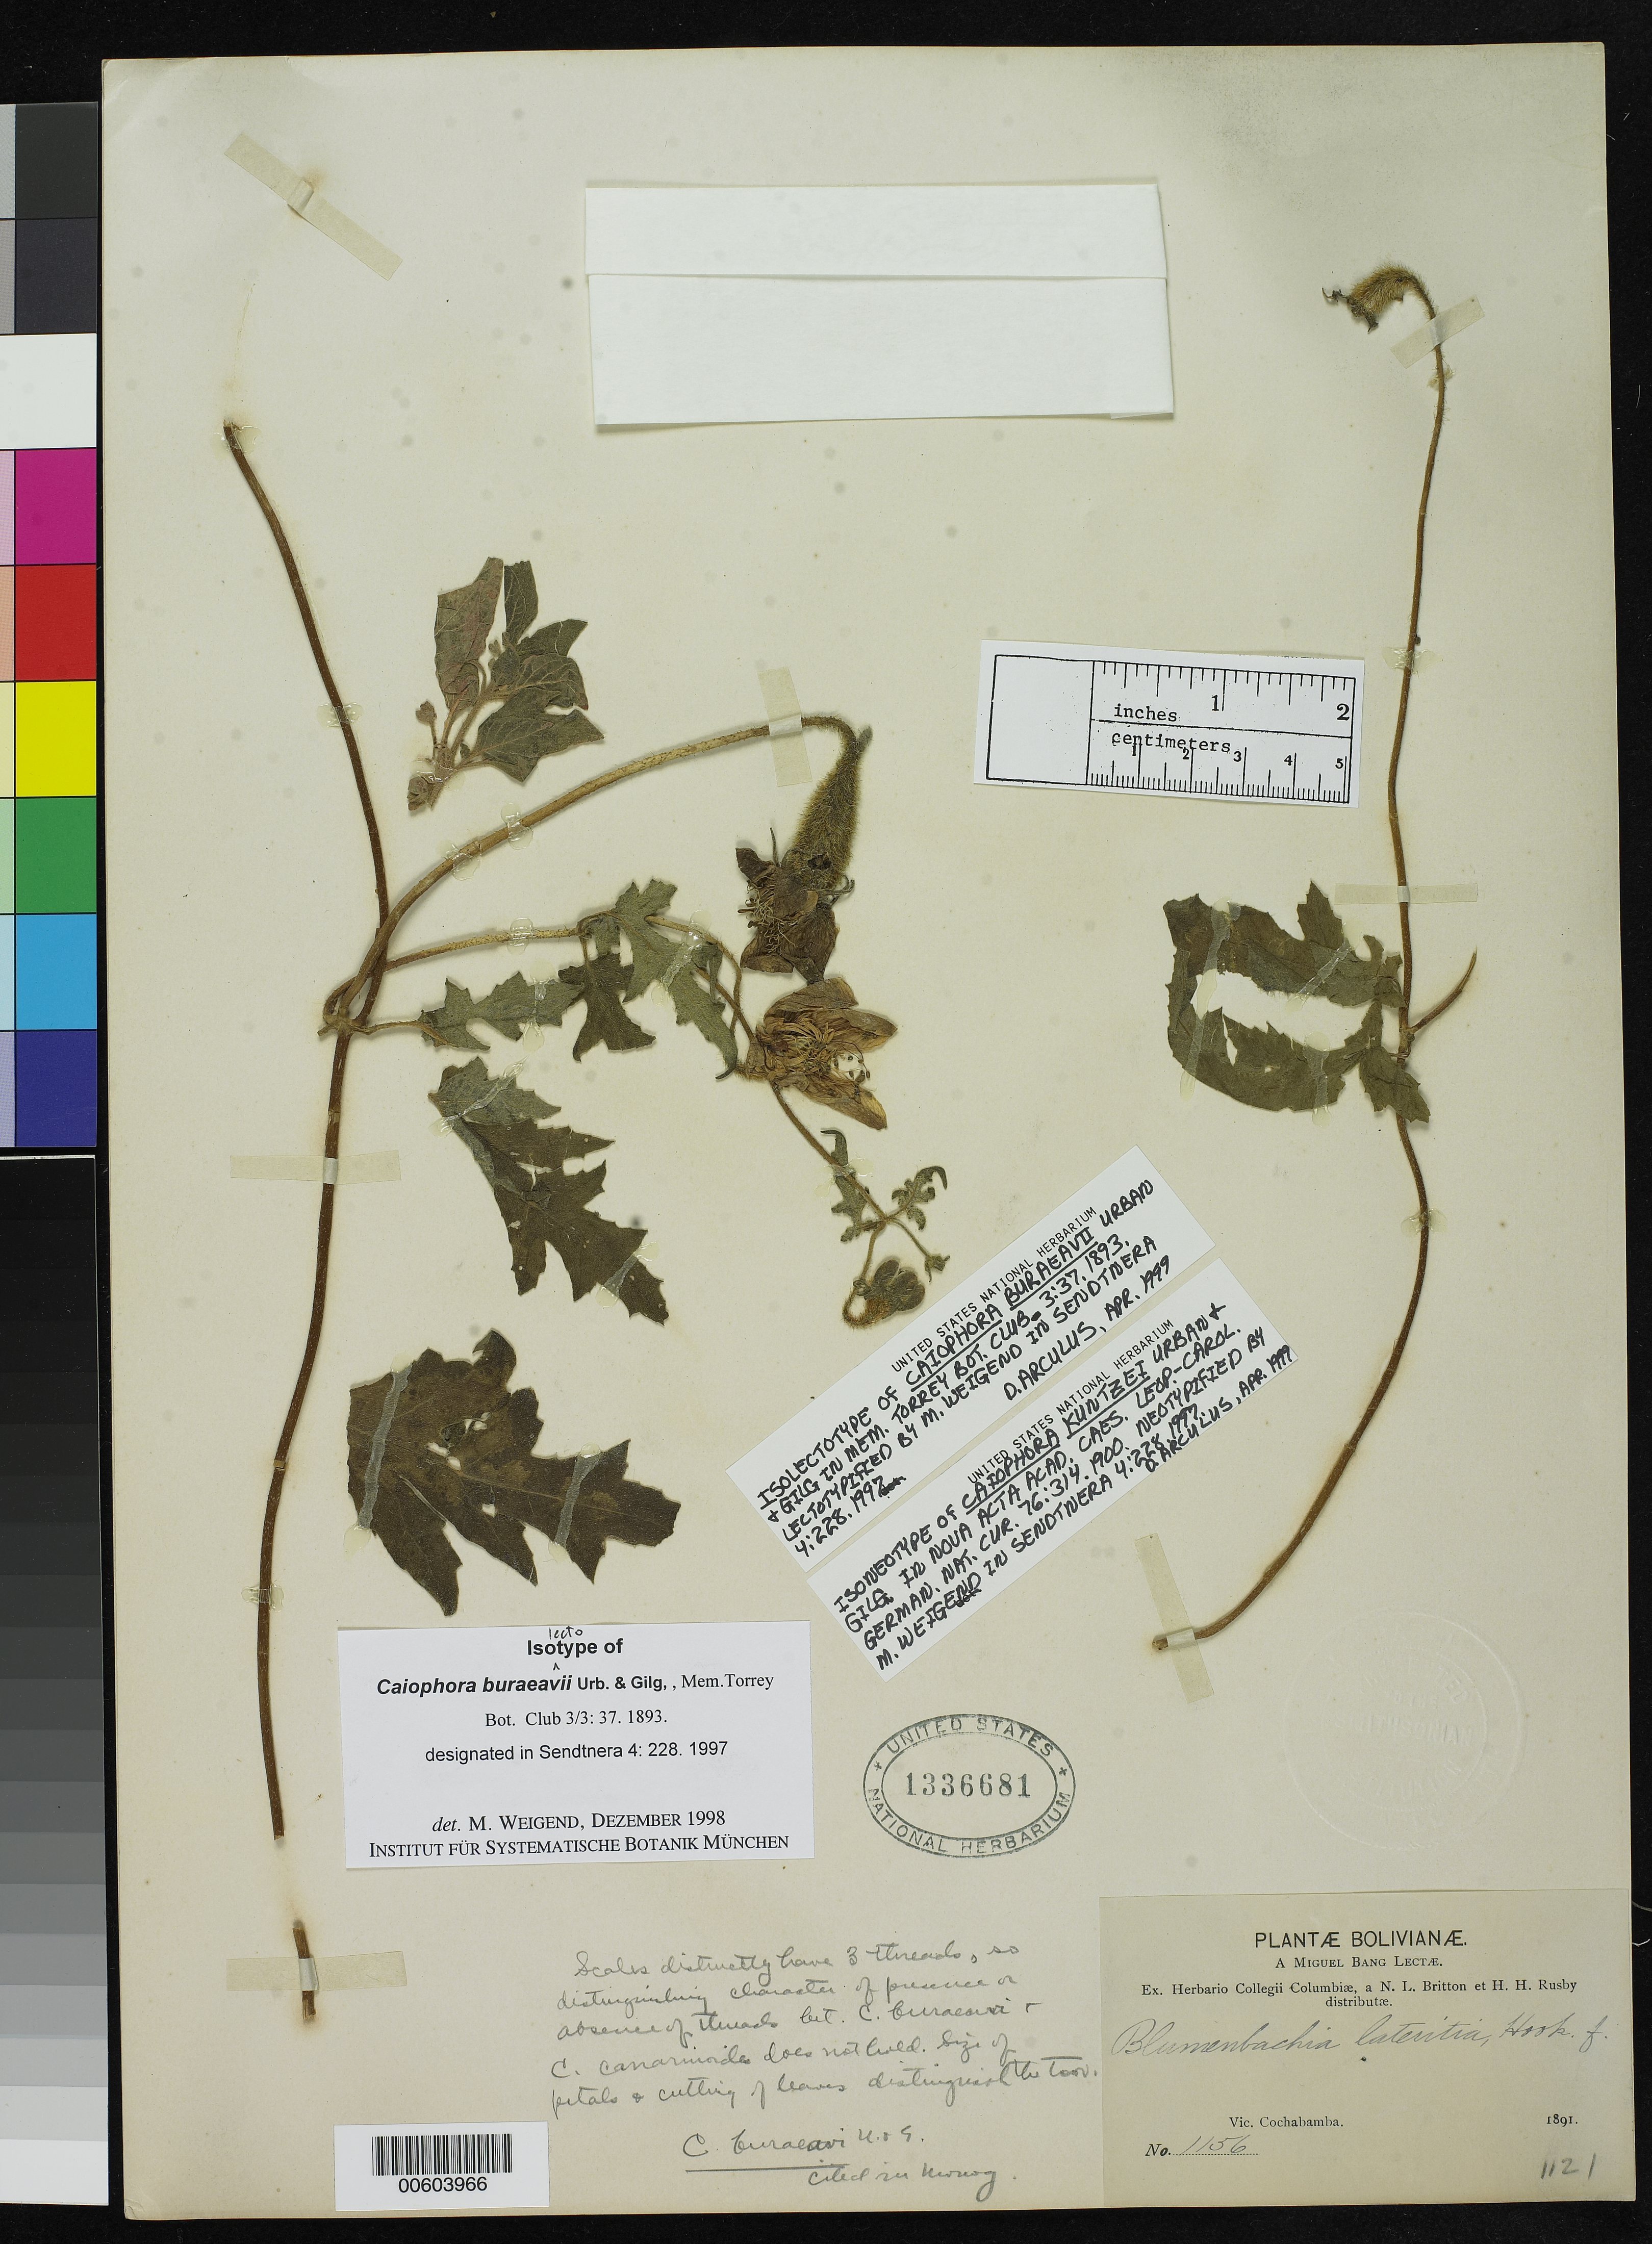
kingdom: Plantae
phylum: Tracheophyta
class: Magnoliopsida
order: Cornales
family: Loasaceae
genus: Caiophora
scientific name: Caiophora buraeavii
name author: Urb. & Gilg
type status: Isolectotype; Type Collection; Isoneotype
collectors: M. Bang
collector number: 1156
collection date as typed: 1891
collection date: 1891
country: Bolivia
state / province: La Paz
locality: Vic. Cochabamba.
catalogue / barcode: US 1336681